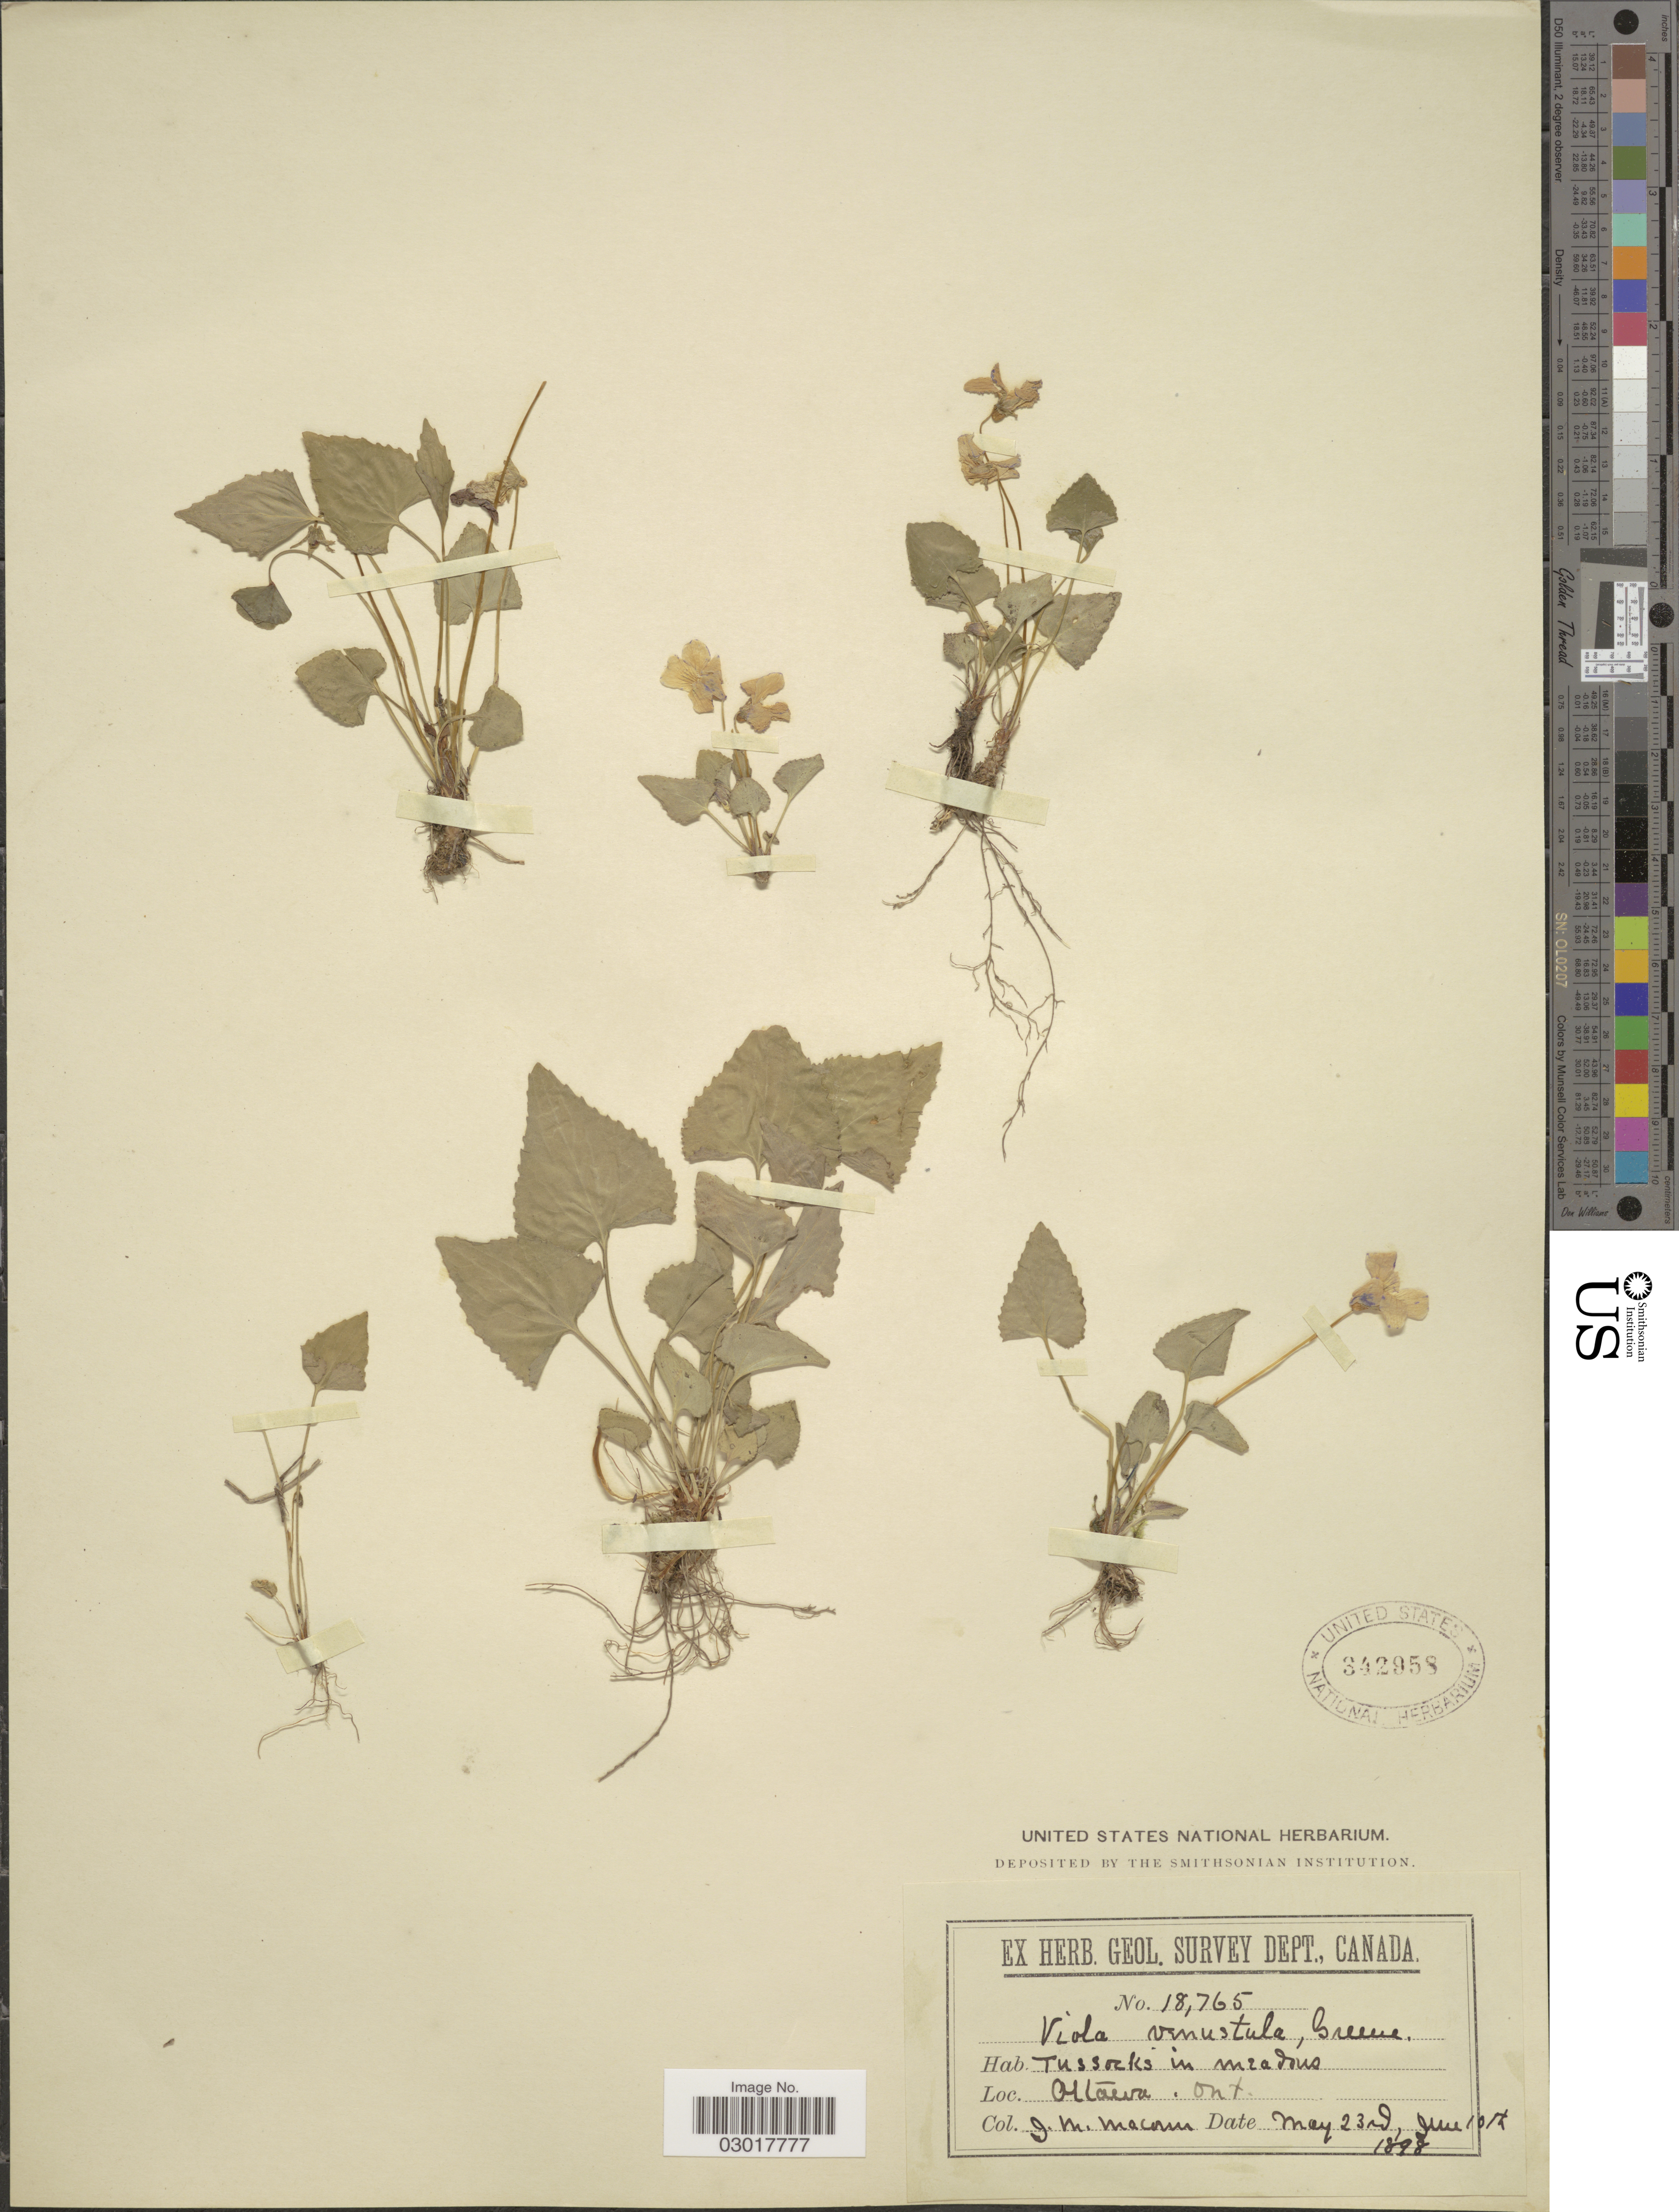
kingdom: Plantae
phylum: Tracheophyta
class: Magnoliopsida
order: Malpighiales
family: Violaceae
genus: Viola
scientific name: Viola x venustula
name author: Greene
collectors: J. M. Macoun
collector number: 18765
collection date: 1898-05-23/1898-06-10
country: Canada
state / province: Ontario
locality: Ottawa.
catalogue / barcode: US 342958